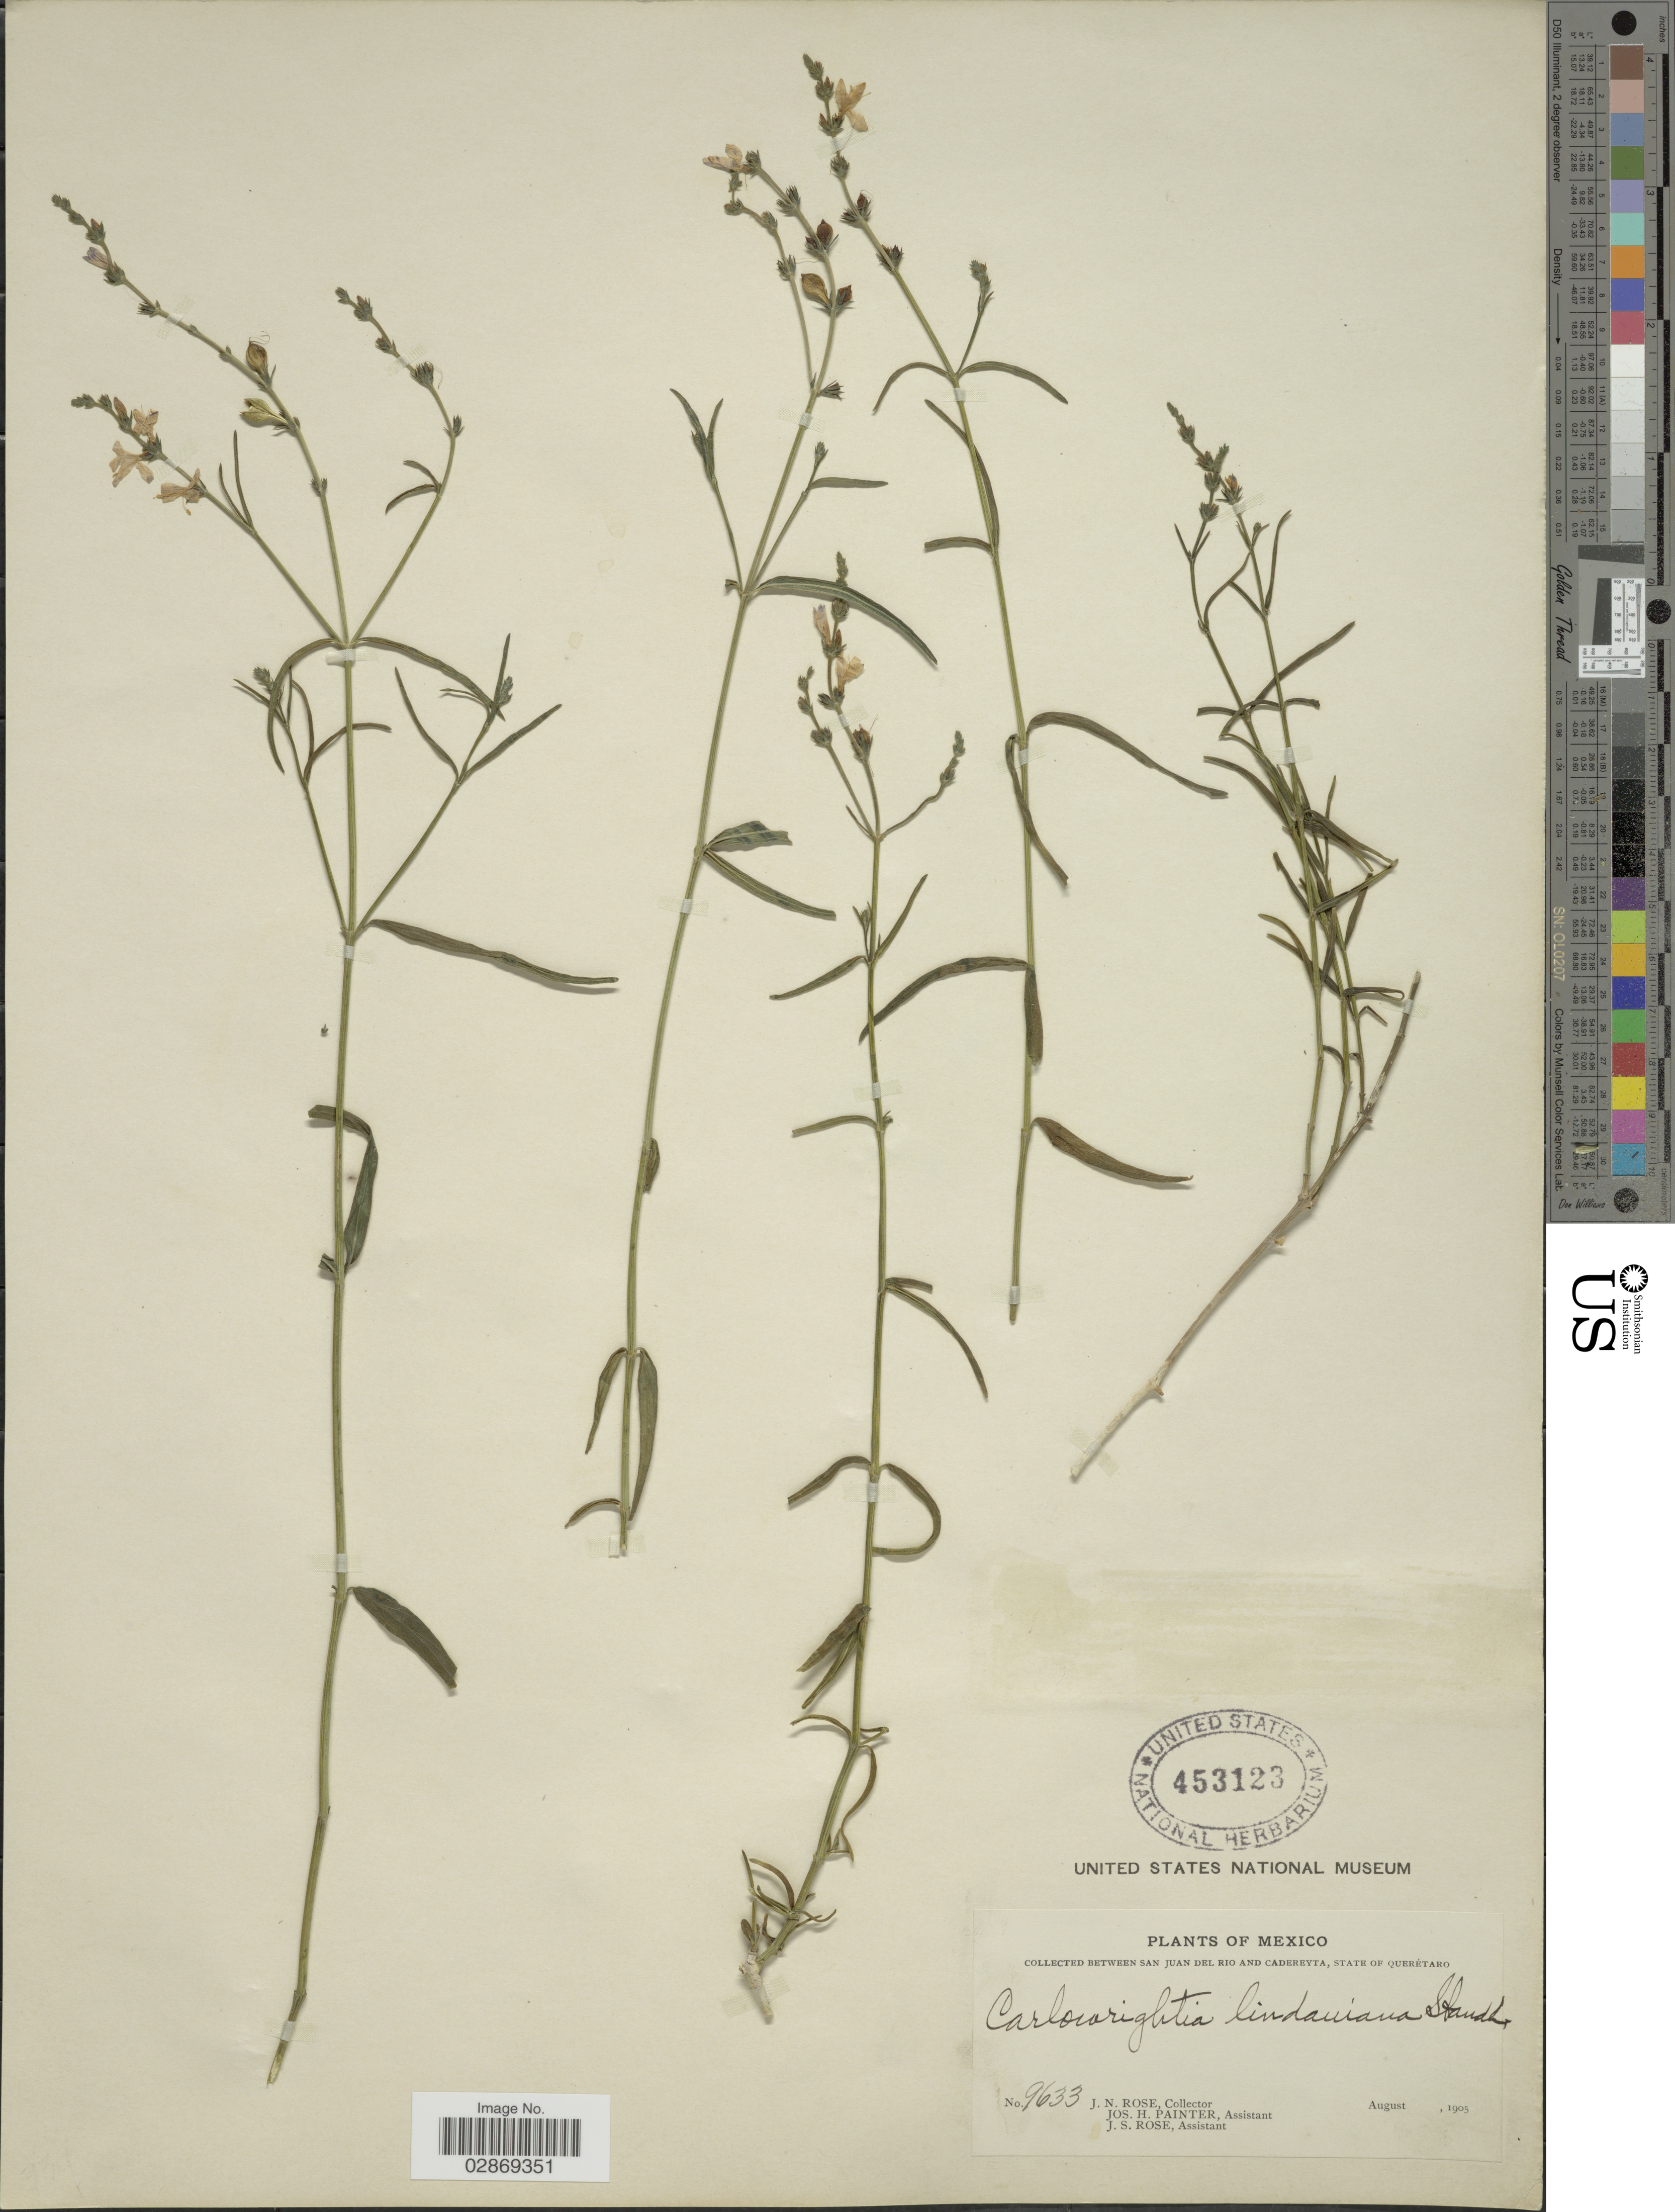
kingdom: Plantae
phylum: Tracheophyta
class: Magnoliopsida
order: Lamiales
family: Acanthaceae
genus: Carlowrightia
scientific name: Carlowrightia parviflora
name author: (Buckley) Wassh.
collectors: J. N. Rose, J. H. Painter & J. S. Rose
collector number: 9633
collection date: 1905-08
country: Mexico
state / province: Querétaro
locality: Between San Juan Del Rio and Cadereyta.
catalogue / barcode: US 453123